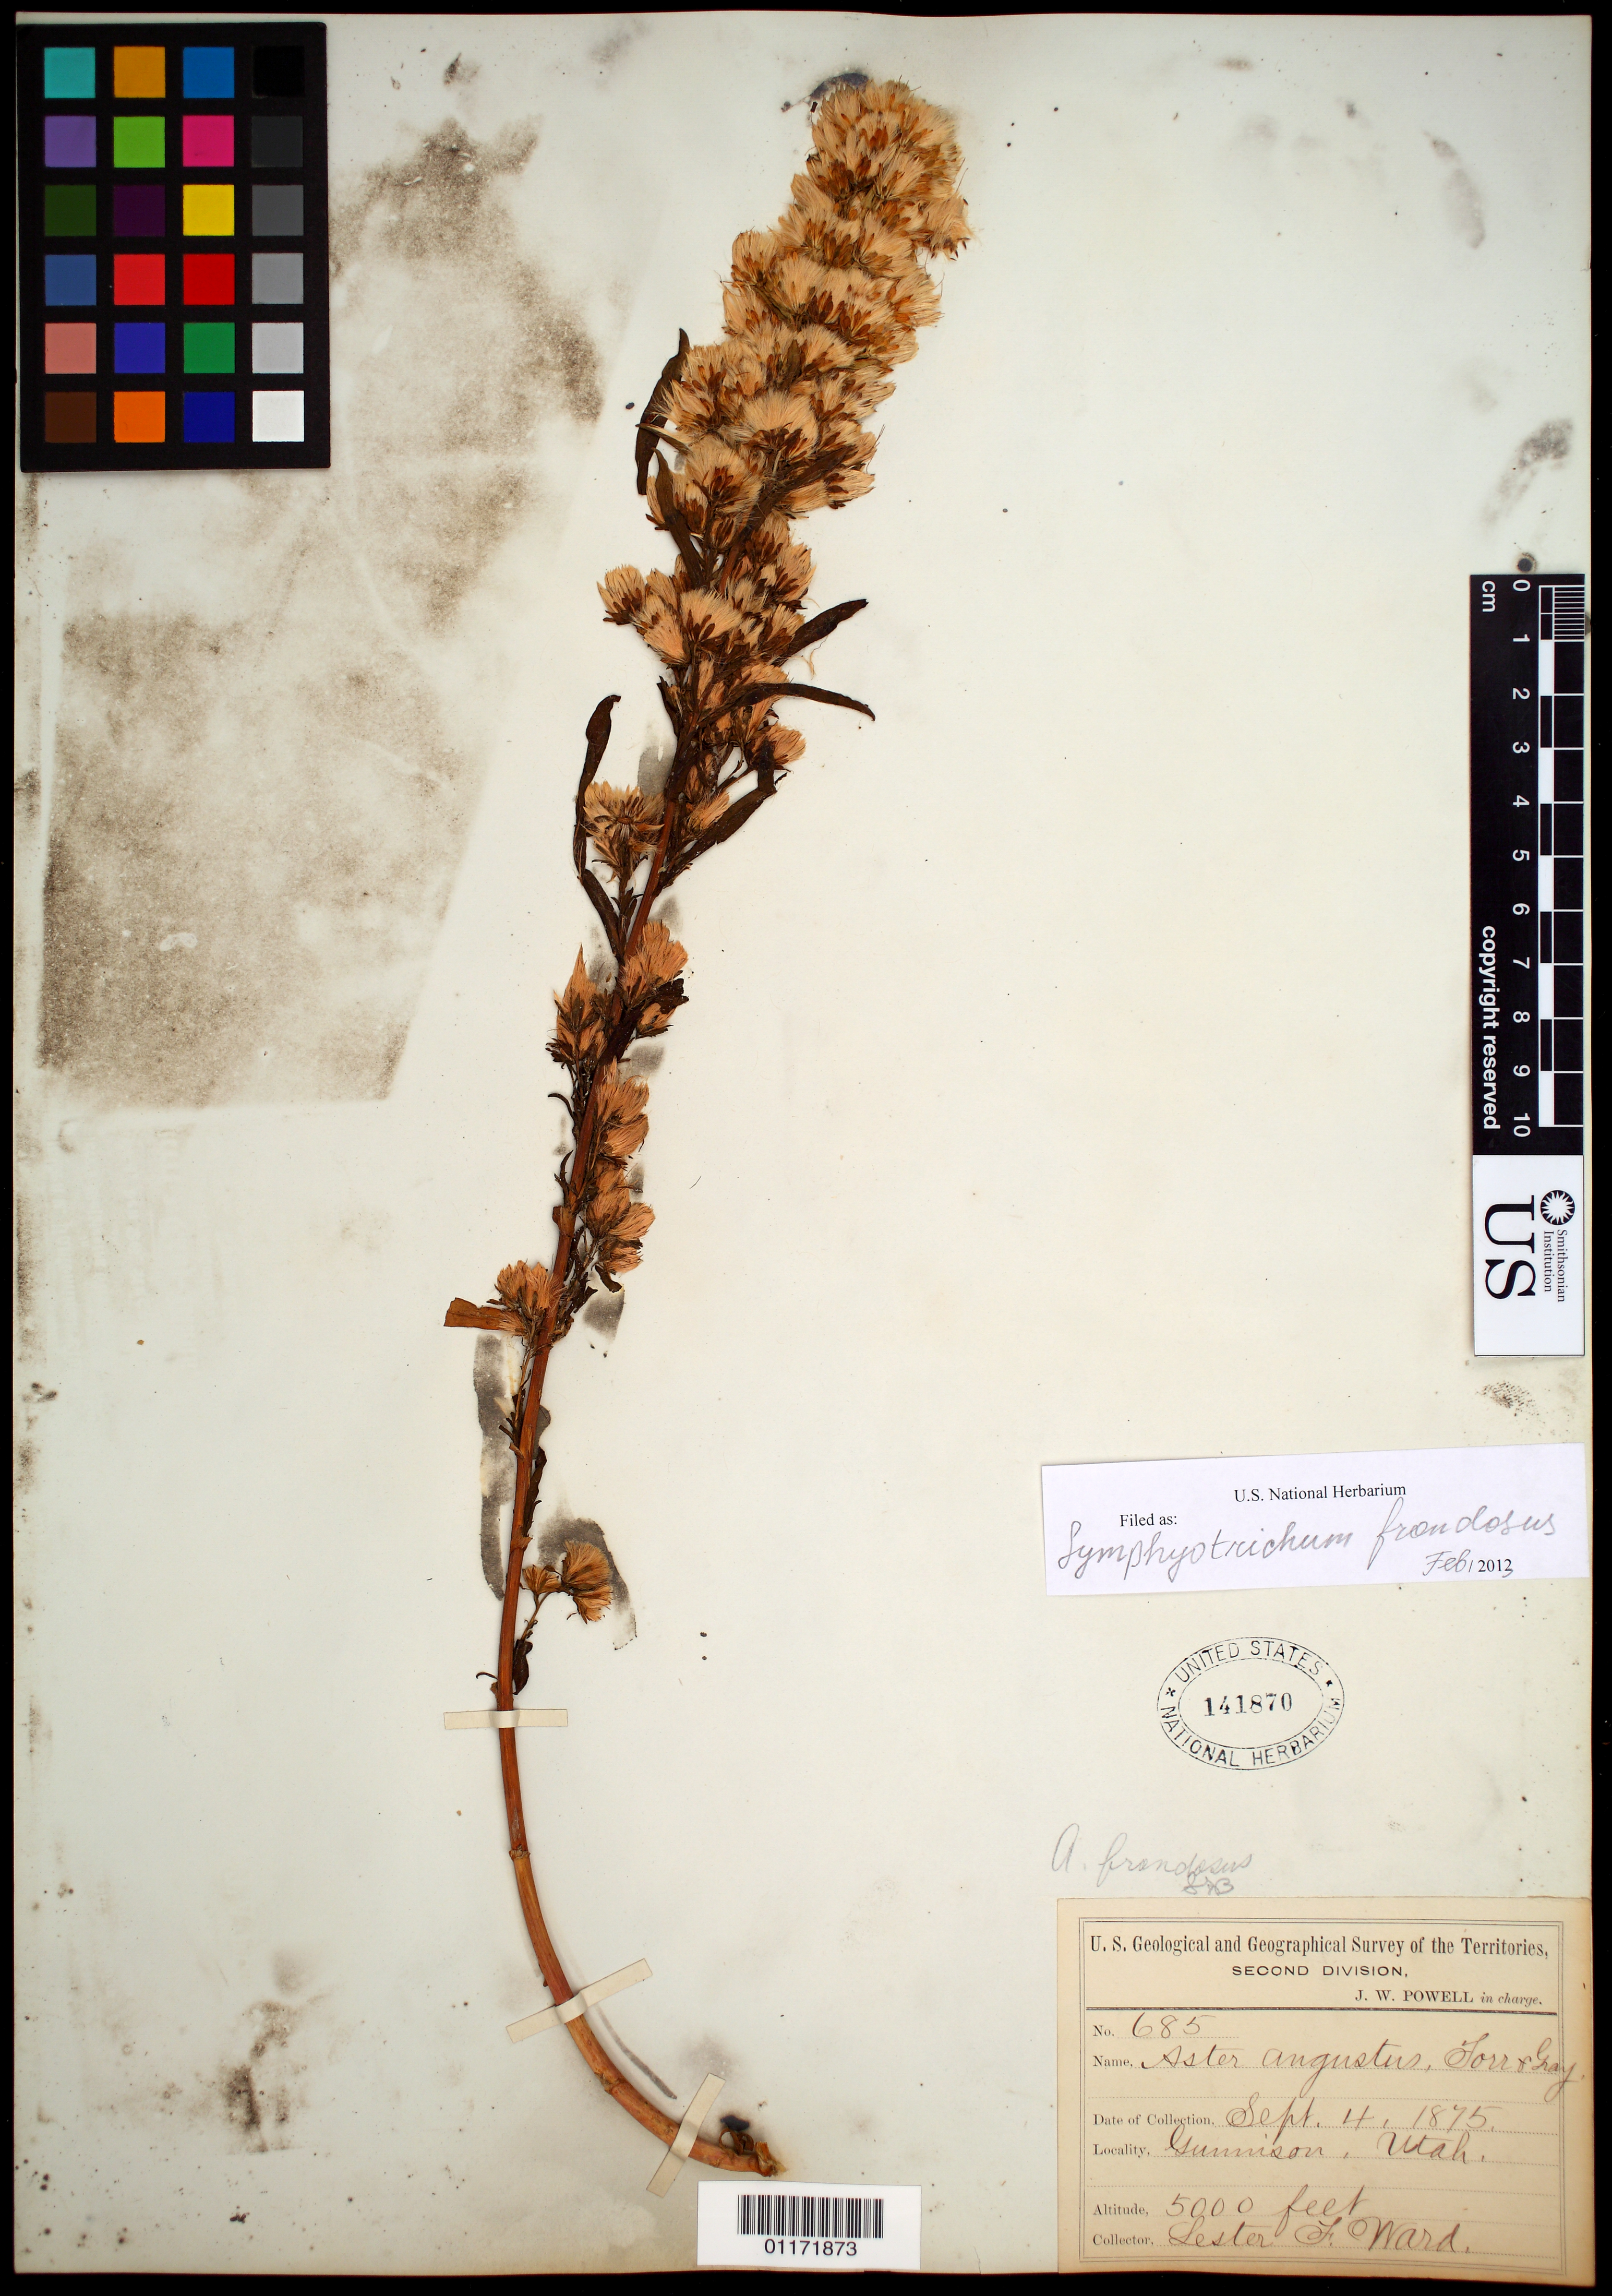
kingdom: Plantae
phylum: Tracheophyta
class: Magnoliopsida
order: Asterales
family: Asteraceae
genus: Symphyotrichum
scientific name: Symphyotrichum frondosum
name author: (Nutt.) G.L. Nesom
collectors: L. F. Ward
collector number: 685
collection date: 1875-09-04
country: United States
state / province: Utah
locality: Gunnison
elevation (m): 1524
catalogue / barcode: US 141870